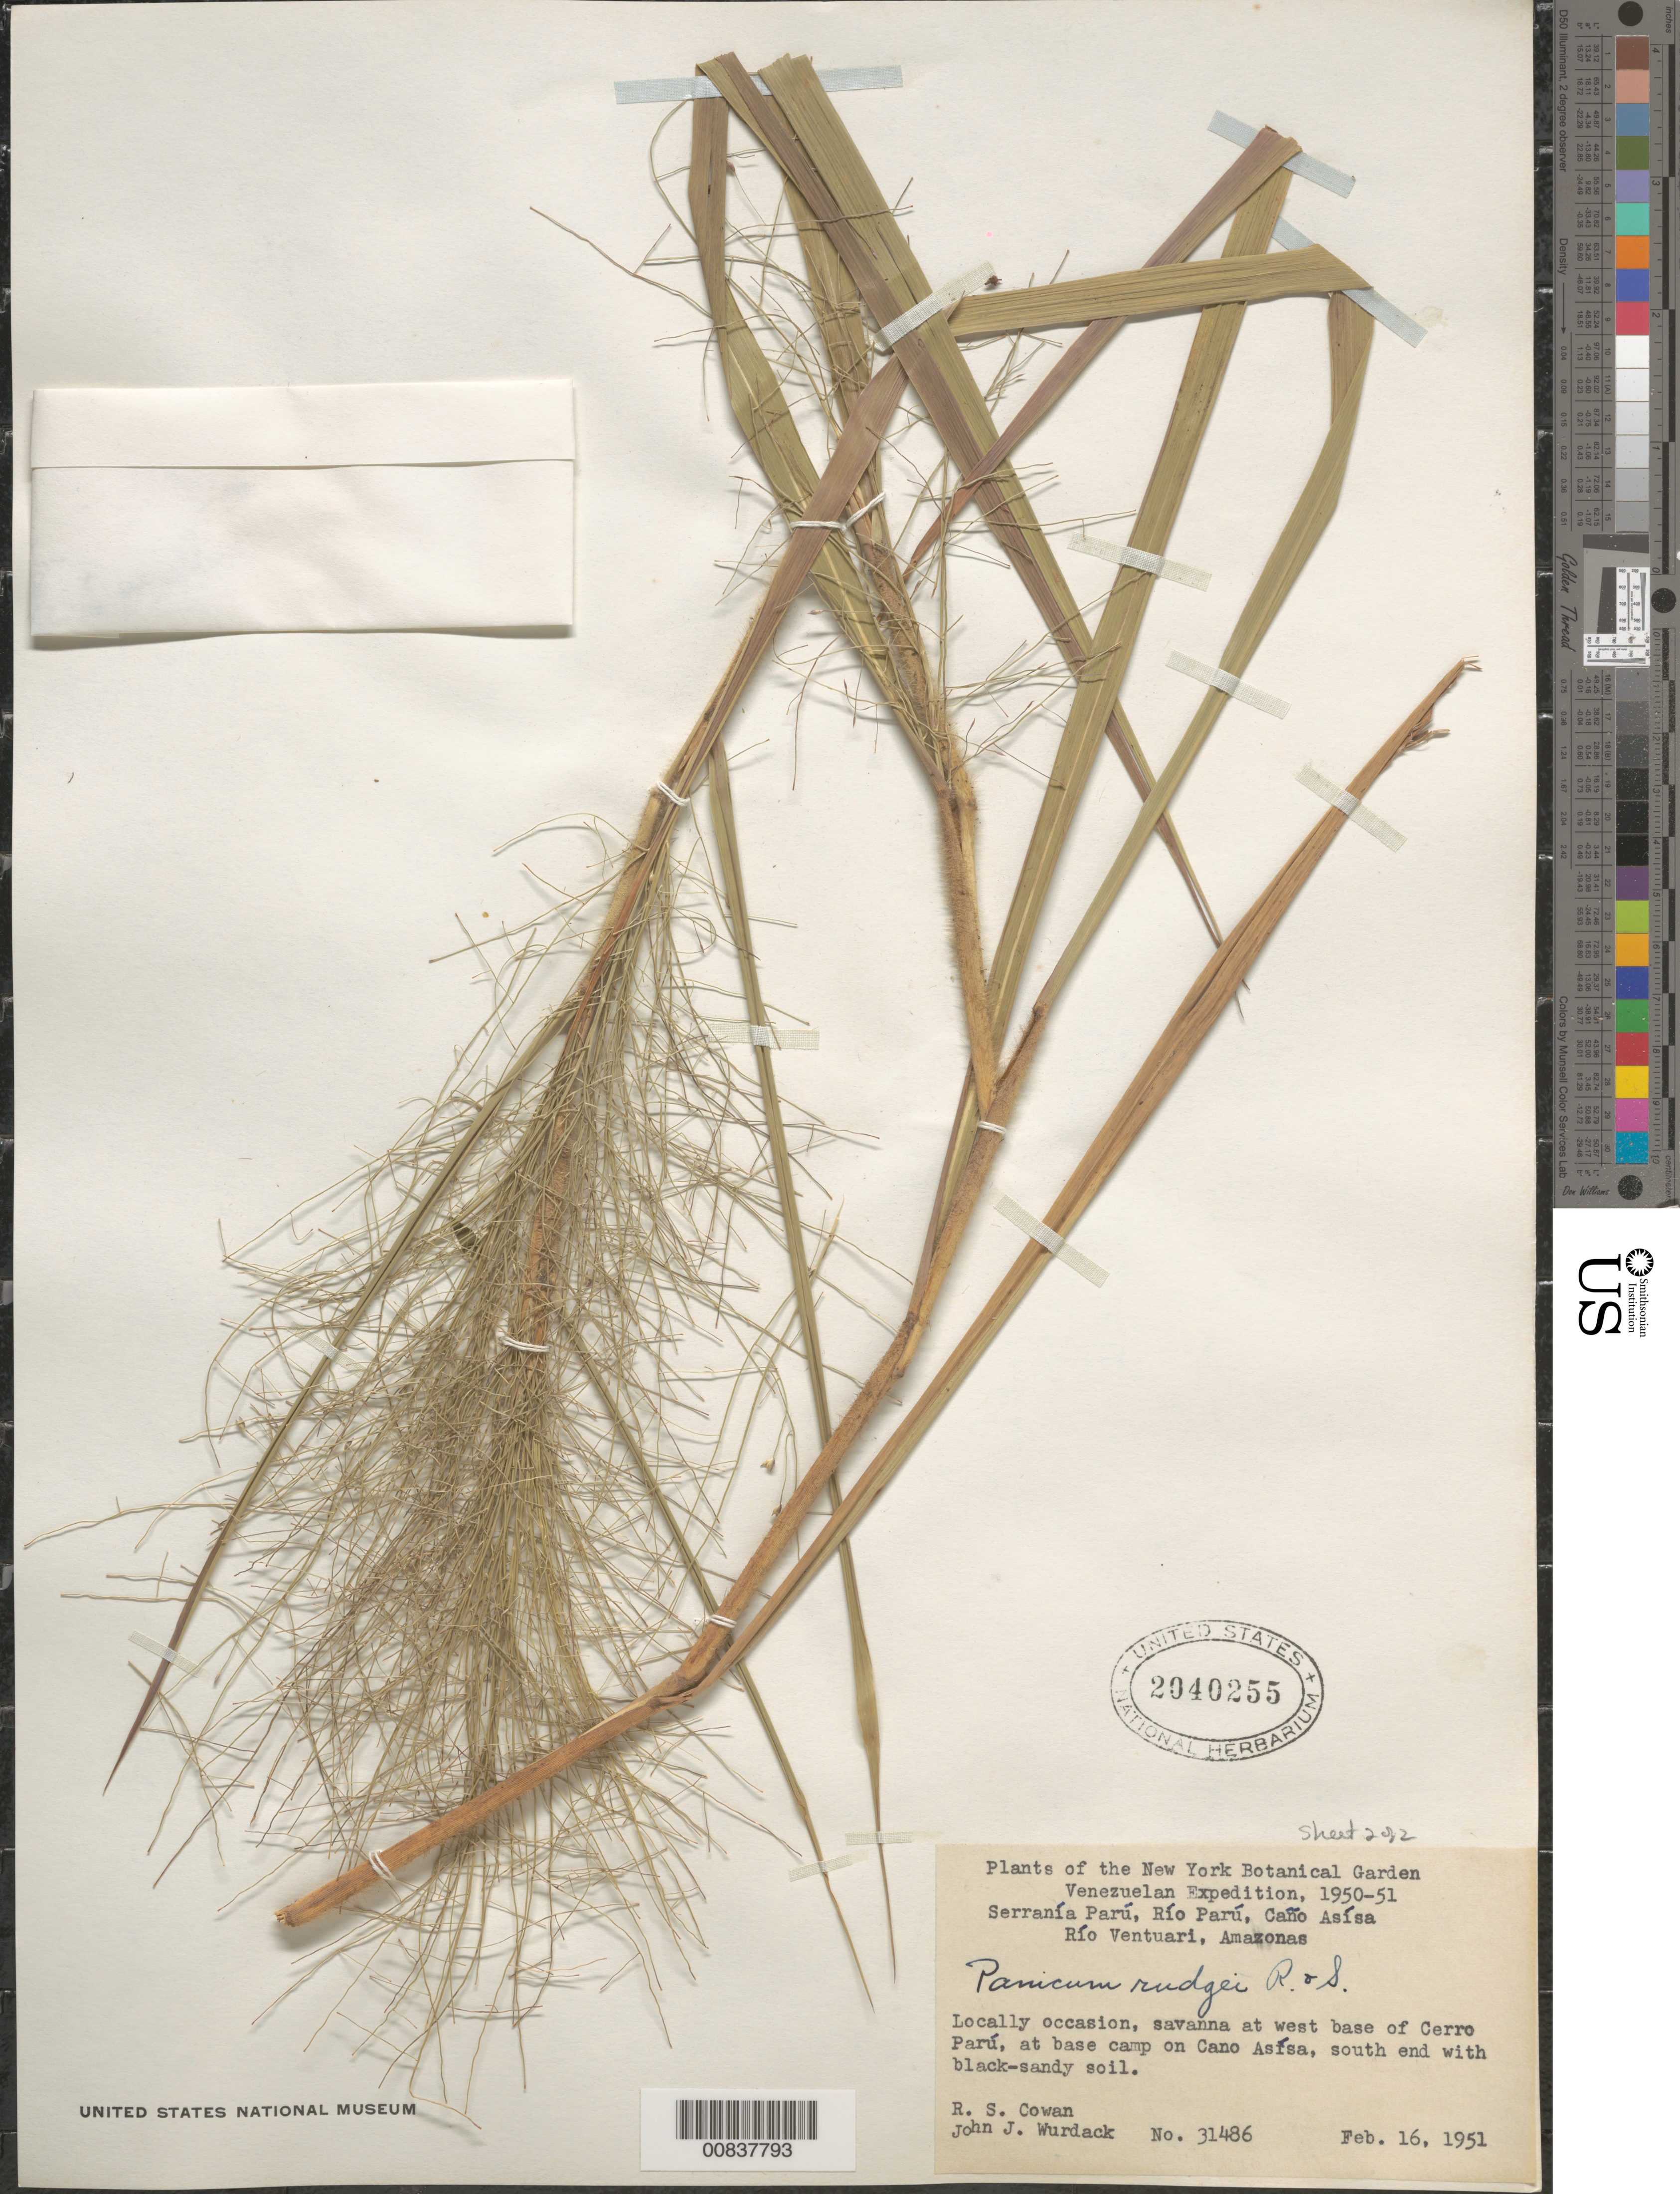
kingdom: Plantae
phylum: Tracheophyta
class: Liliopsida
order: Poales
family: Poaceae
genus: Panicum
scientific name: Panicum rudgei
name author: Roem. & Schult.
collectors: R. S. Cowan & J. J. Wurdack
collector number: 31486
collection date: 1951-02-16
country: Venezuela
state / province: Amazonas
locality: Venezuelan Expedition, 1950-51. Locally occasion, savanna at west base of Cerro Parú, at base camp on Cano Asísa, south end with black-sandy soil.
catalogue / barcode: US 2040255